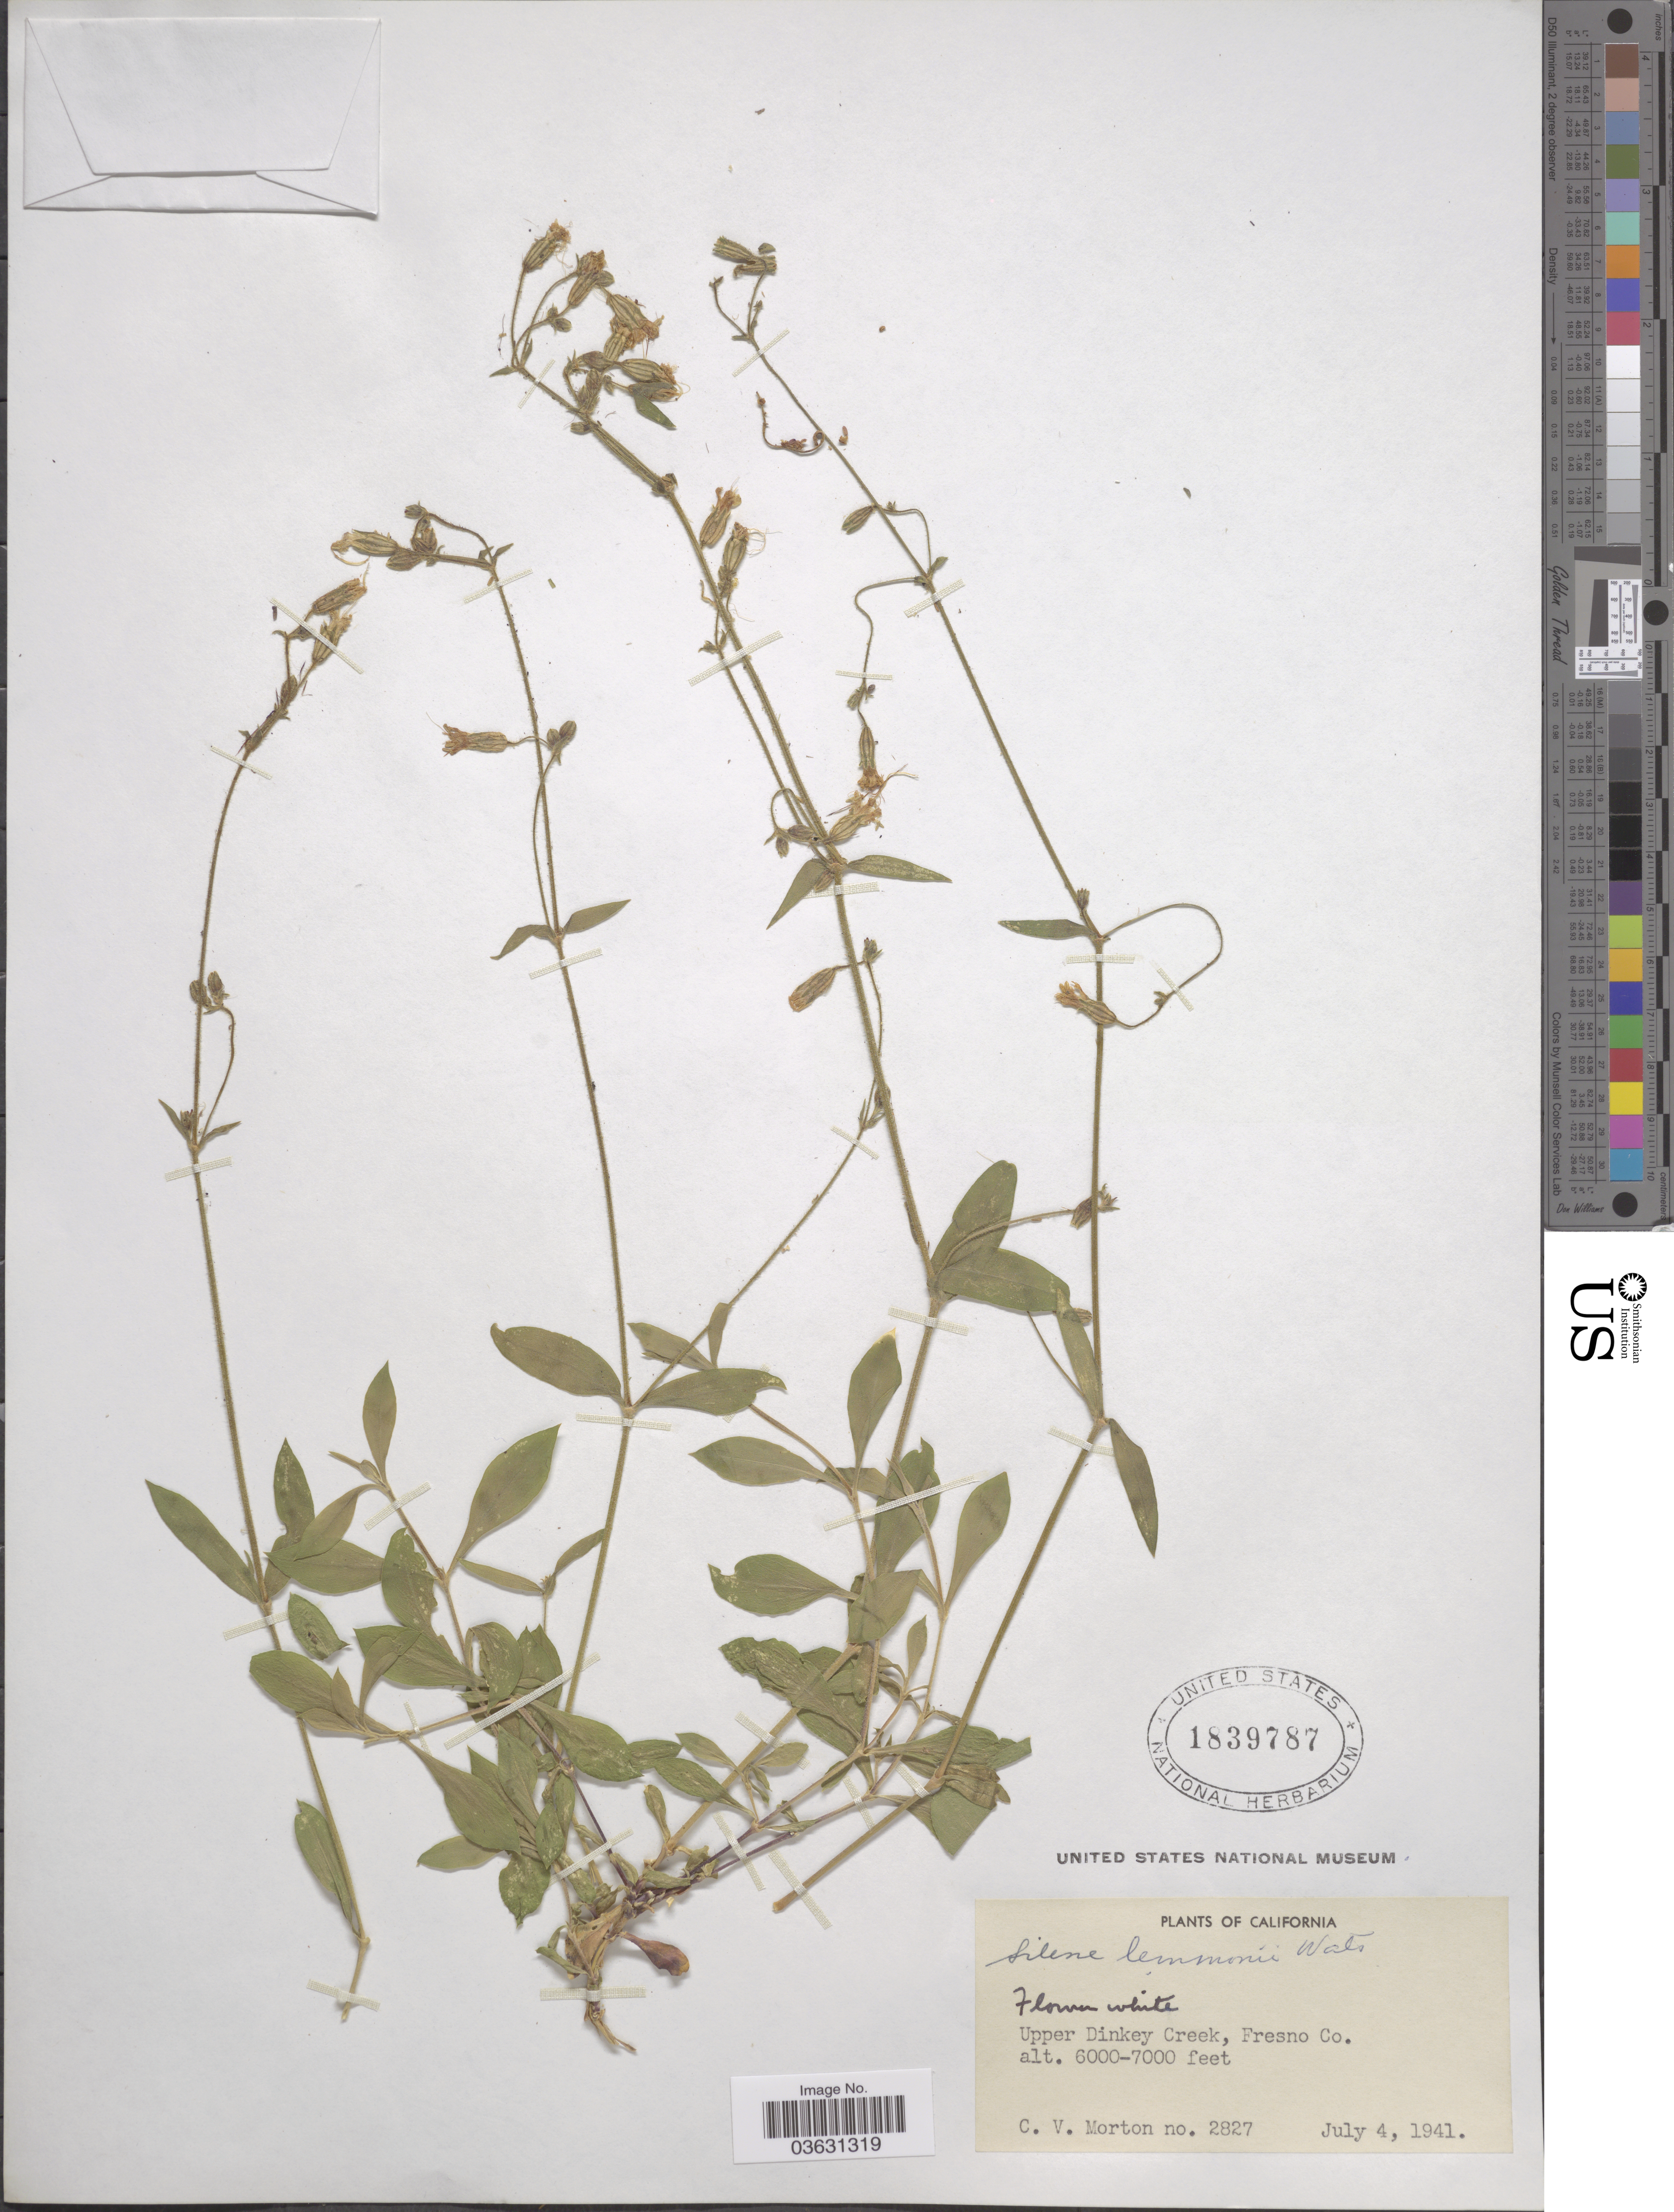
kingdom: Plantae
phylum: Tracheophyta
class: Magnoliopsida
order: Caryophyllales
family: Caryophyllaceae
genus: Silene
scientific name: Silene lemmonii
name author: S. Watson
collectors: C. V. Morton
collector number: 2827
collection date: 1941-07-04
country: United States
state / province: California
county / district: Fresno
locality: Upper Dinkey Creek, Fresno Co.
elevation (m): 1829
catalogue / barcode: US 1839787